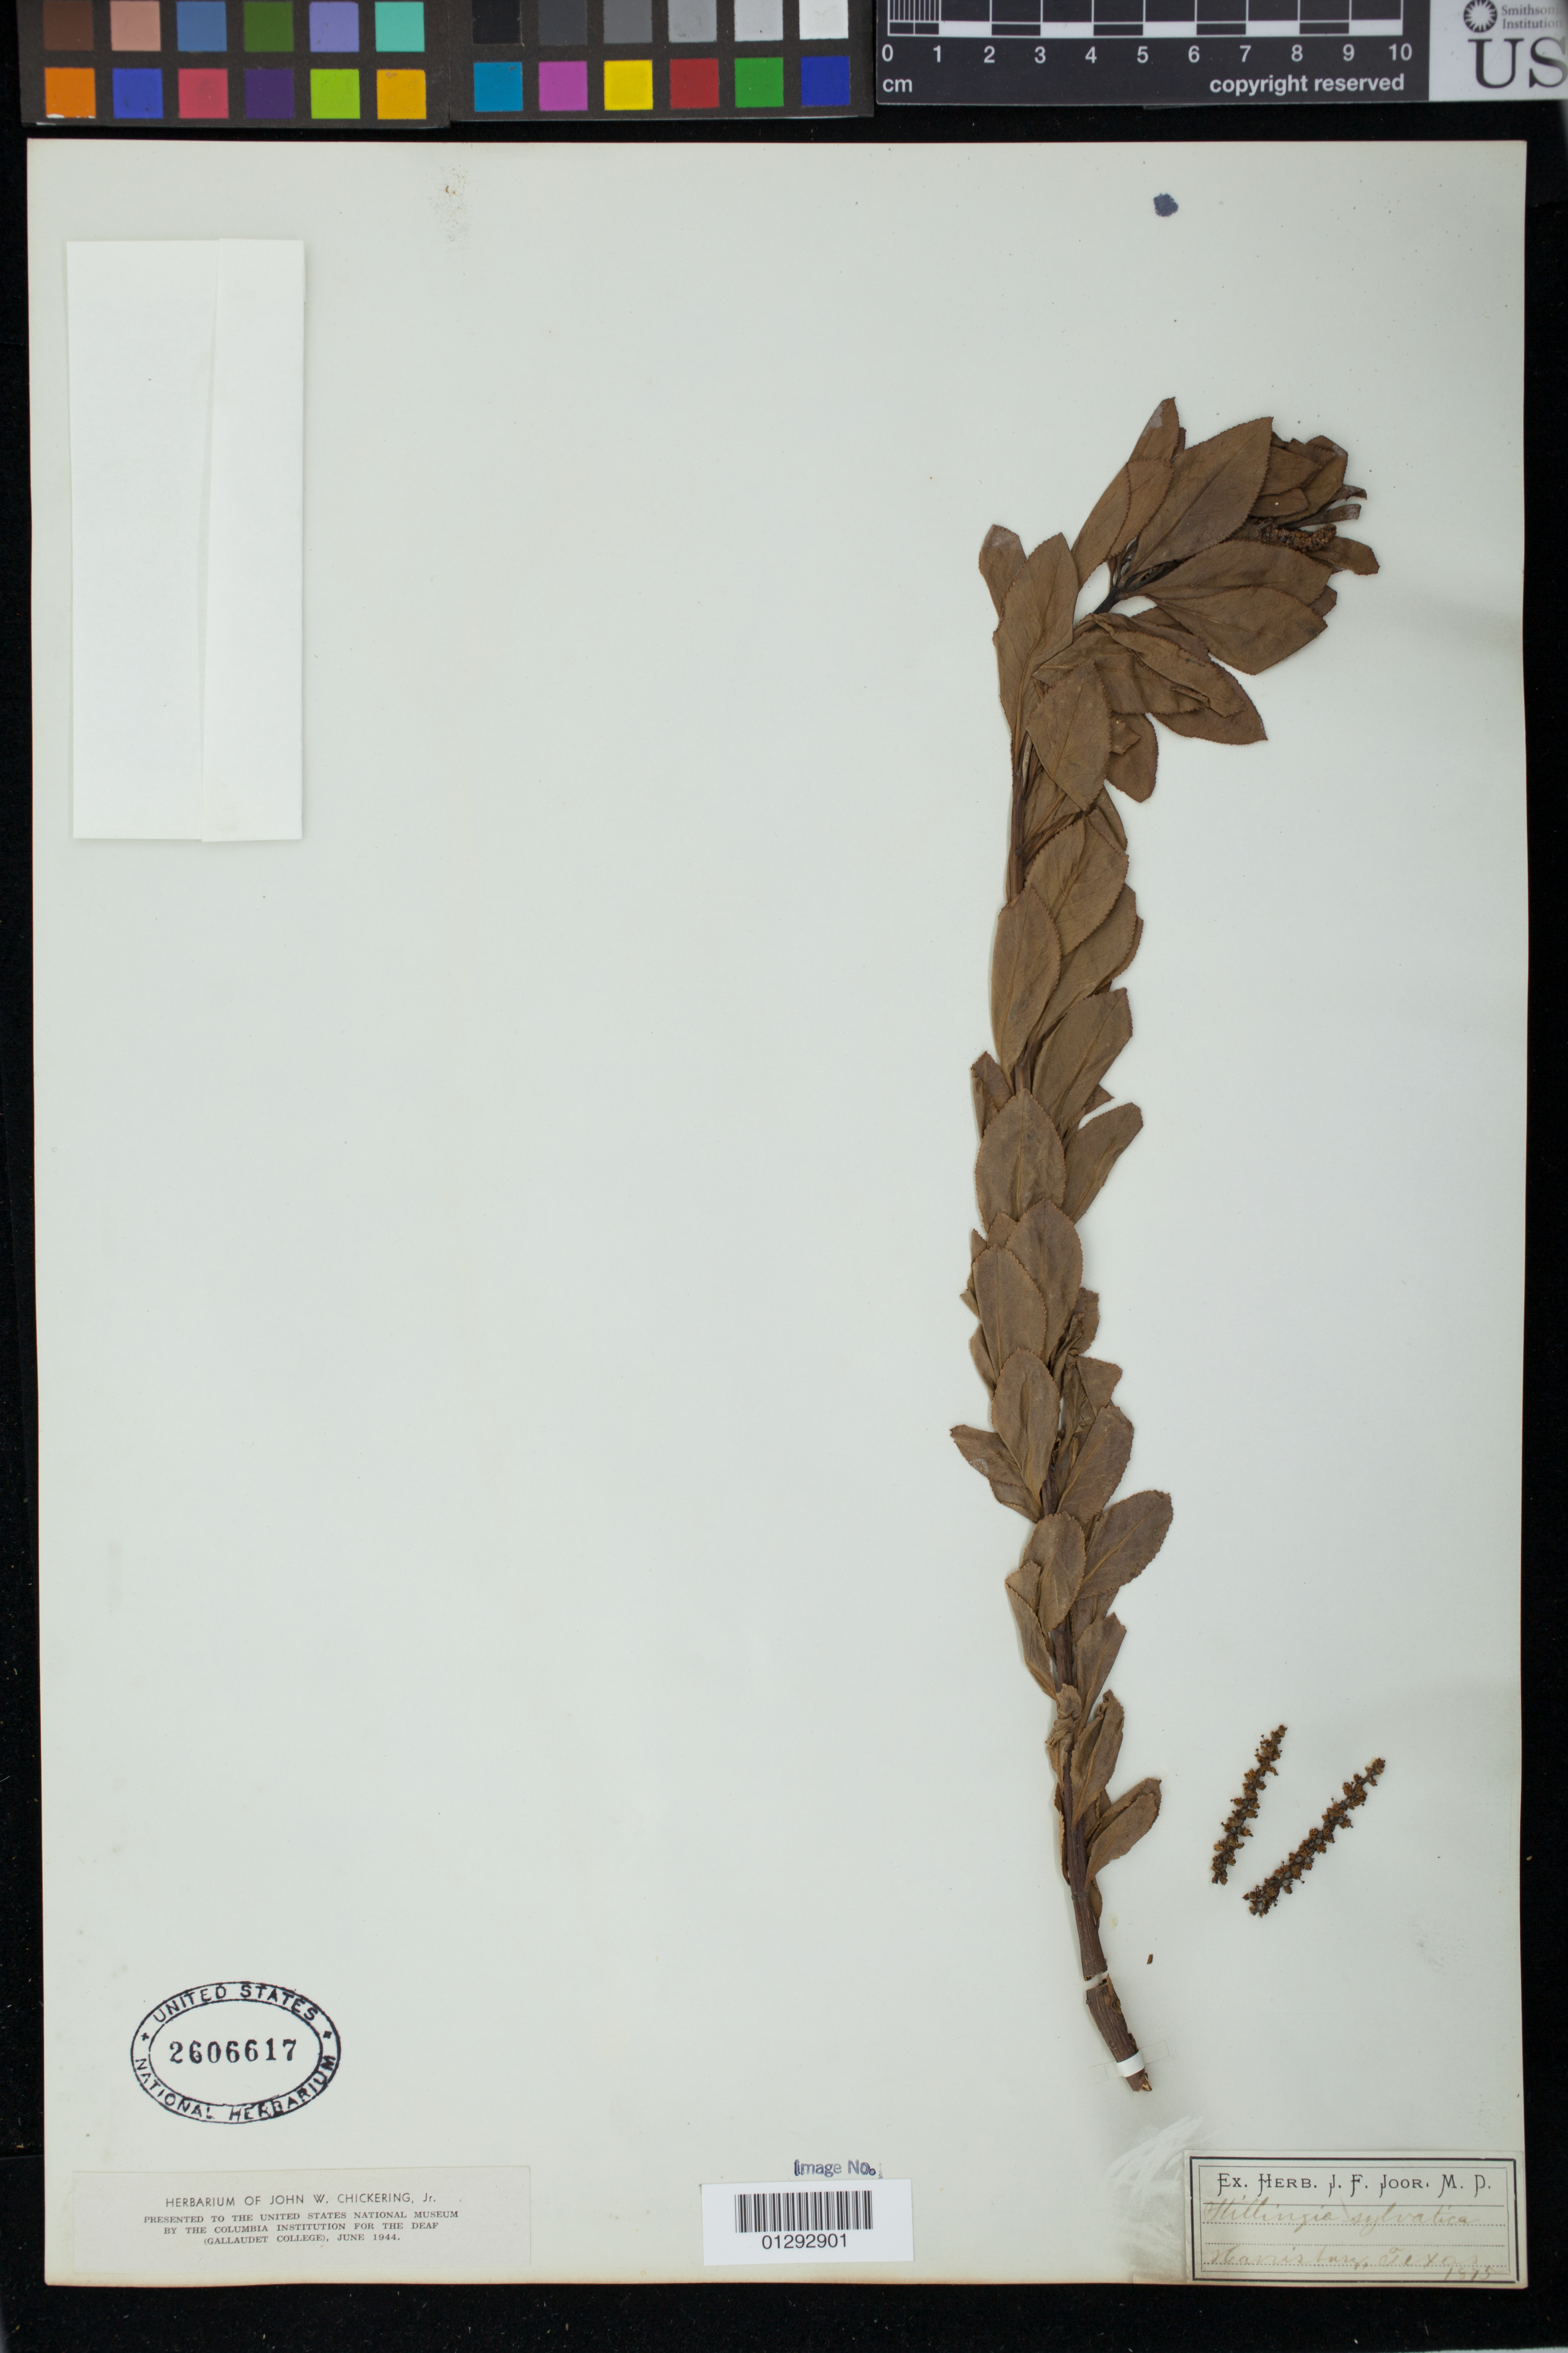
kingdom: Plantae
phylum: Tracheophyta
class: Magnoliopsida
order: Malpighiales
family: Euphorbiaceae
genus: Stillingia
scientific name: Stillingia sylvatica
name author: L.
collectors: J. F. Joor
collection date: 1875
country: United States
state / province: Texas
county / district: Harris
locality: Harrisburg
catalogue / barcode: US 2606617